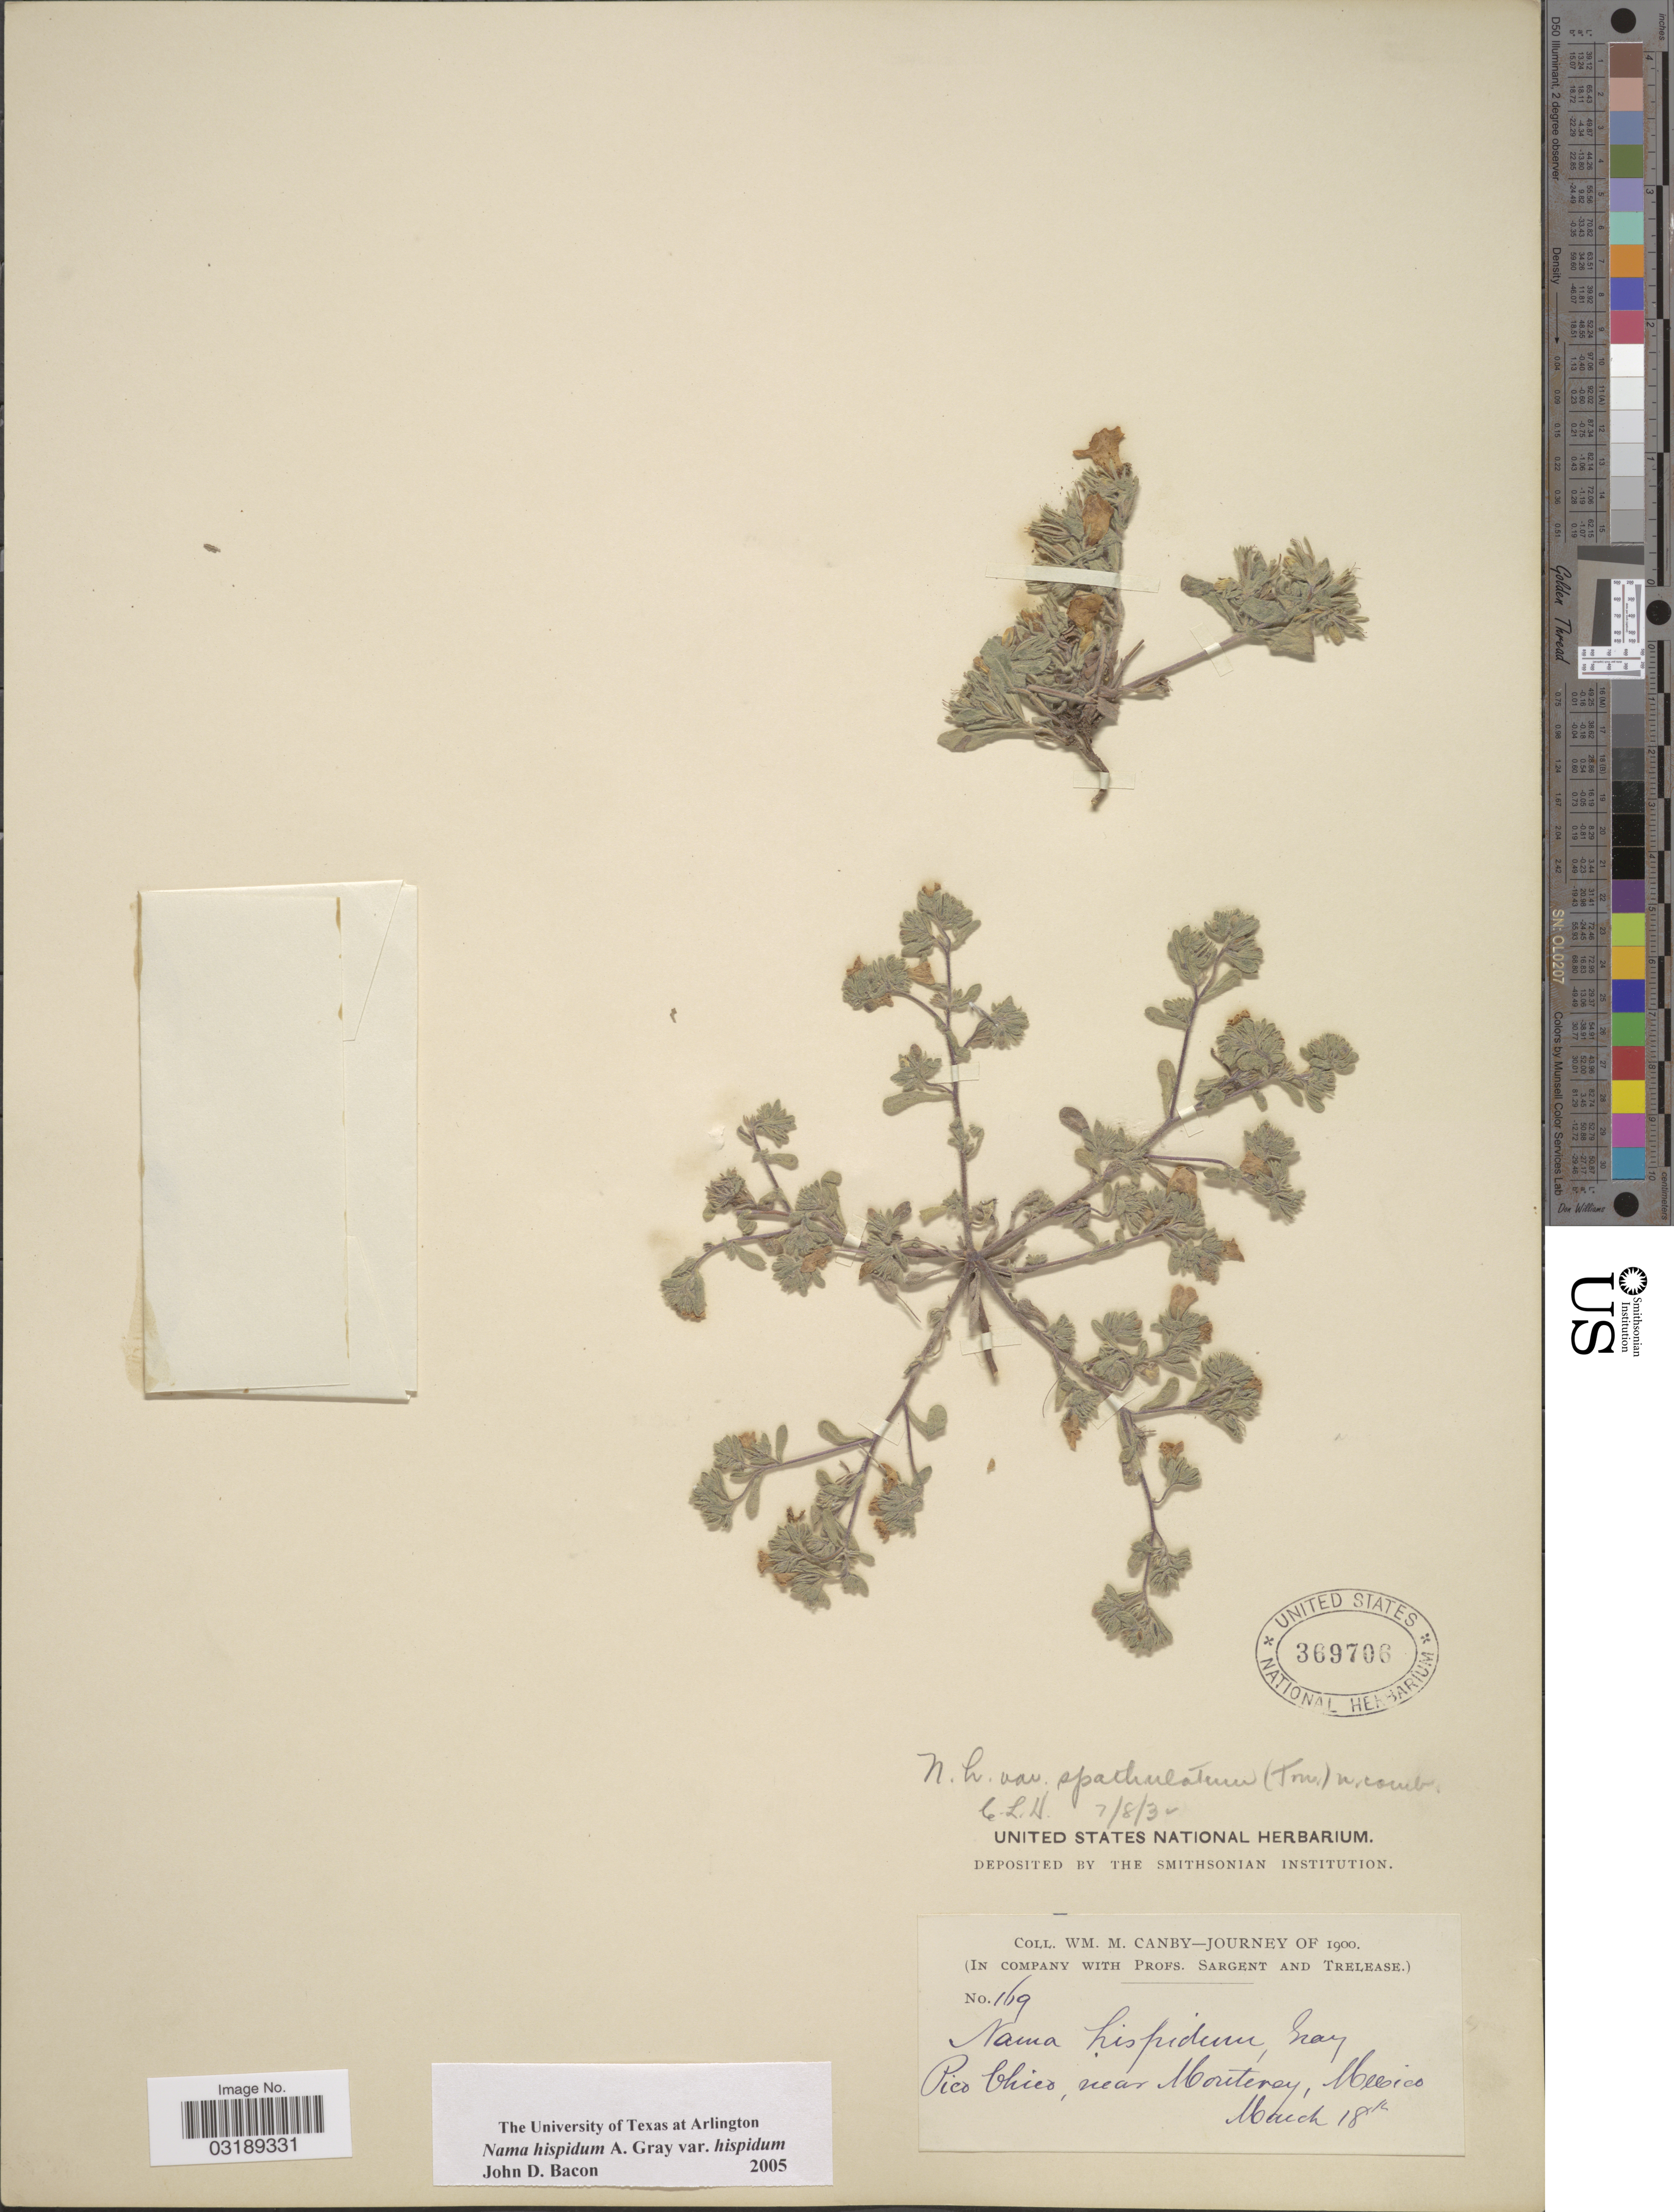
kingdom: Plantae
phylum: Tracheophyta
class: Magnoliopsida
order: Boraginales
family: Namaceae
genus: Nama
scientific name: Nama hispida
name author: A. Gray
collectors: W. M. Canby, -- Sargent & -- Trelease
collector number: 169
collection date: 1900-03-18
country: Mexico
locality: Pico Chico, near Monterey.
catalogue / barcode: US 369706